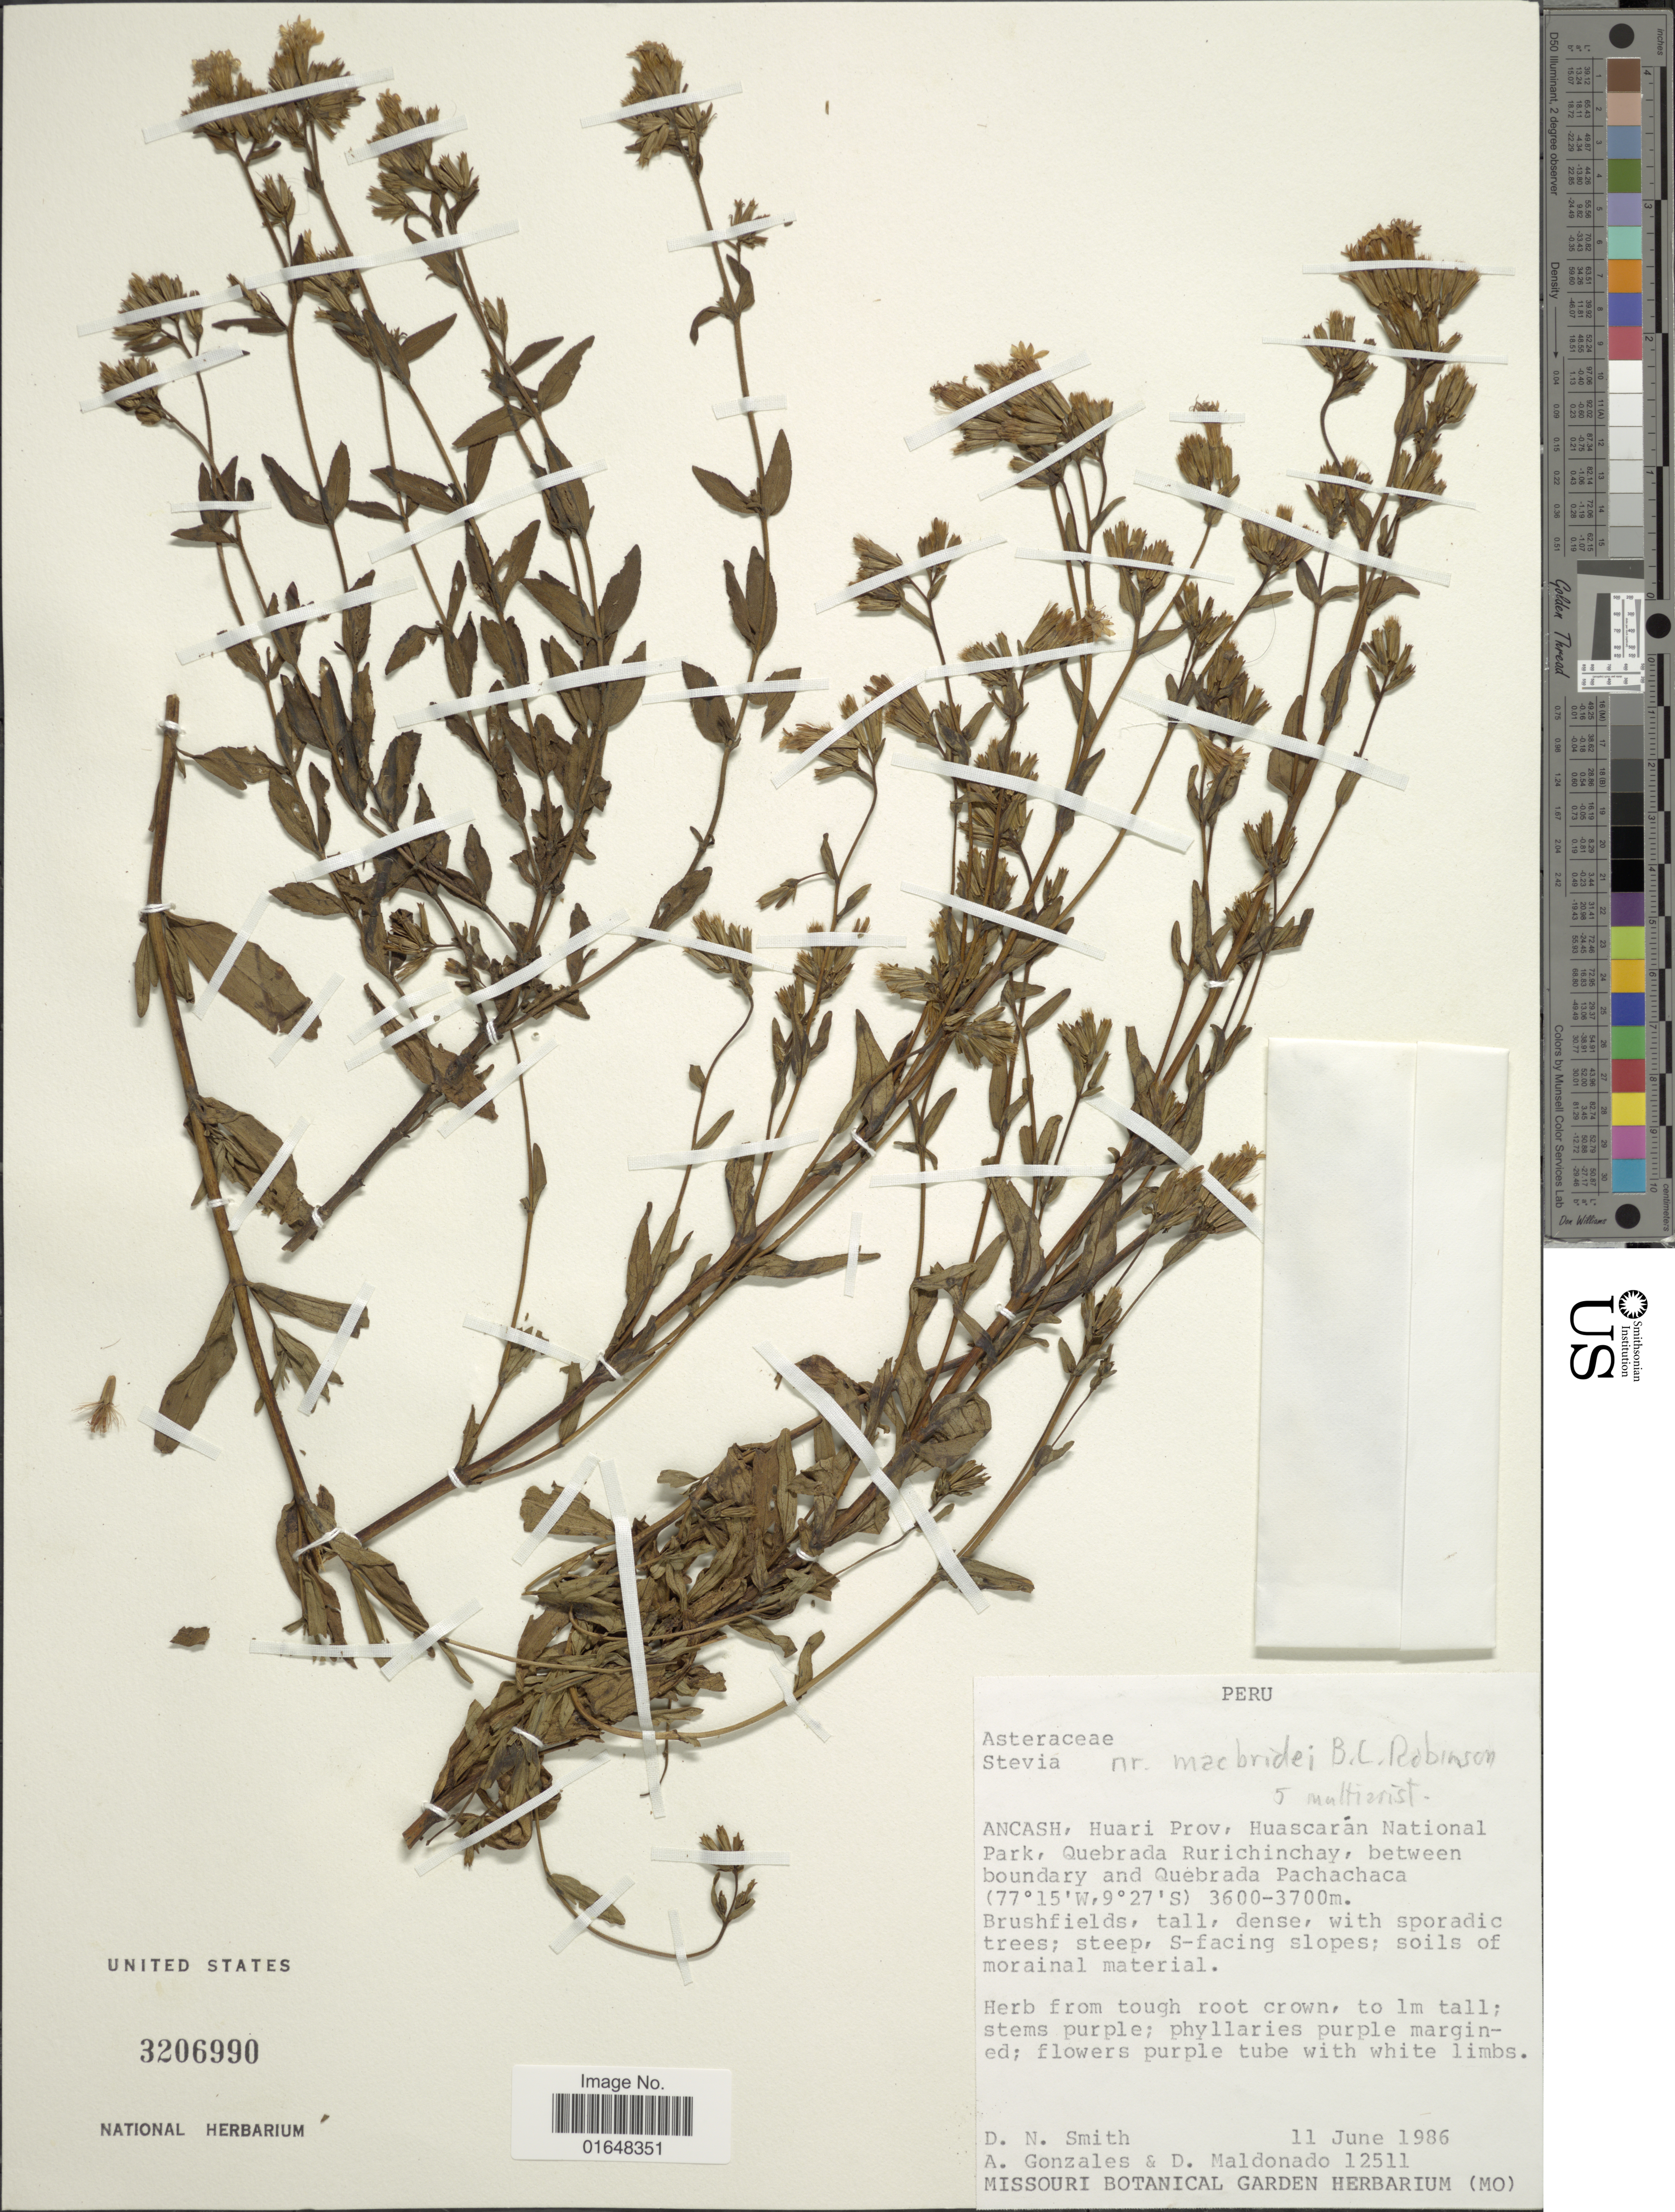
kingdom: Plantae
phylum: Tracheophyta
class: Magnoliopsida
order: Asterales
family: Asteraceae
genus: Stevia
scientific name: Stevia macbridei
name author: B.L. Rob.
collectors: D. Smith, A. Gonzáles & D. Maldonado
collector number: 12511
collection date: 1986-06-11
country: Peru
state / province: Ancash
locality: Ancash, Huari Prov, Huascarán National Park, Quebrada Rurichinchay, between boundary and Quebrada Pachachaca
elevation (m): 3600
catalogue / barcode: US 3206990